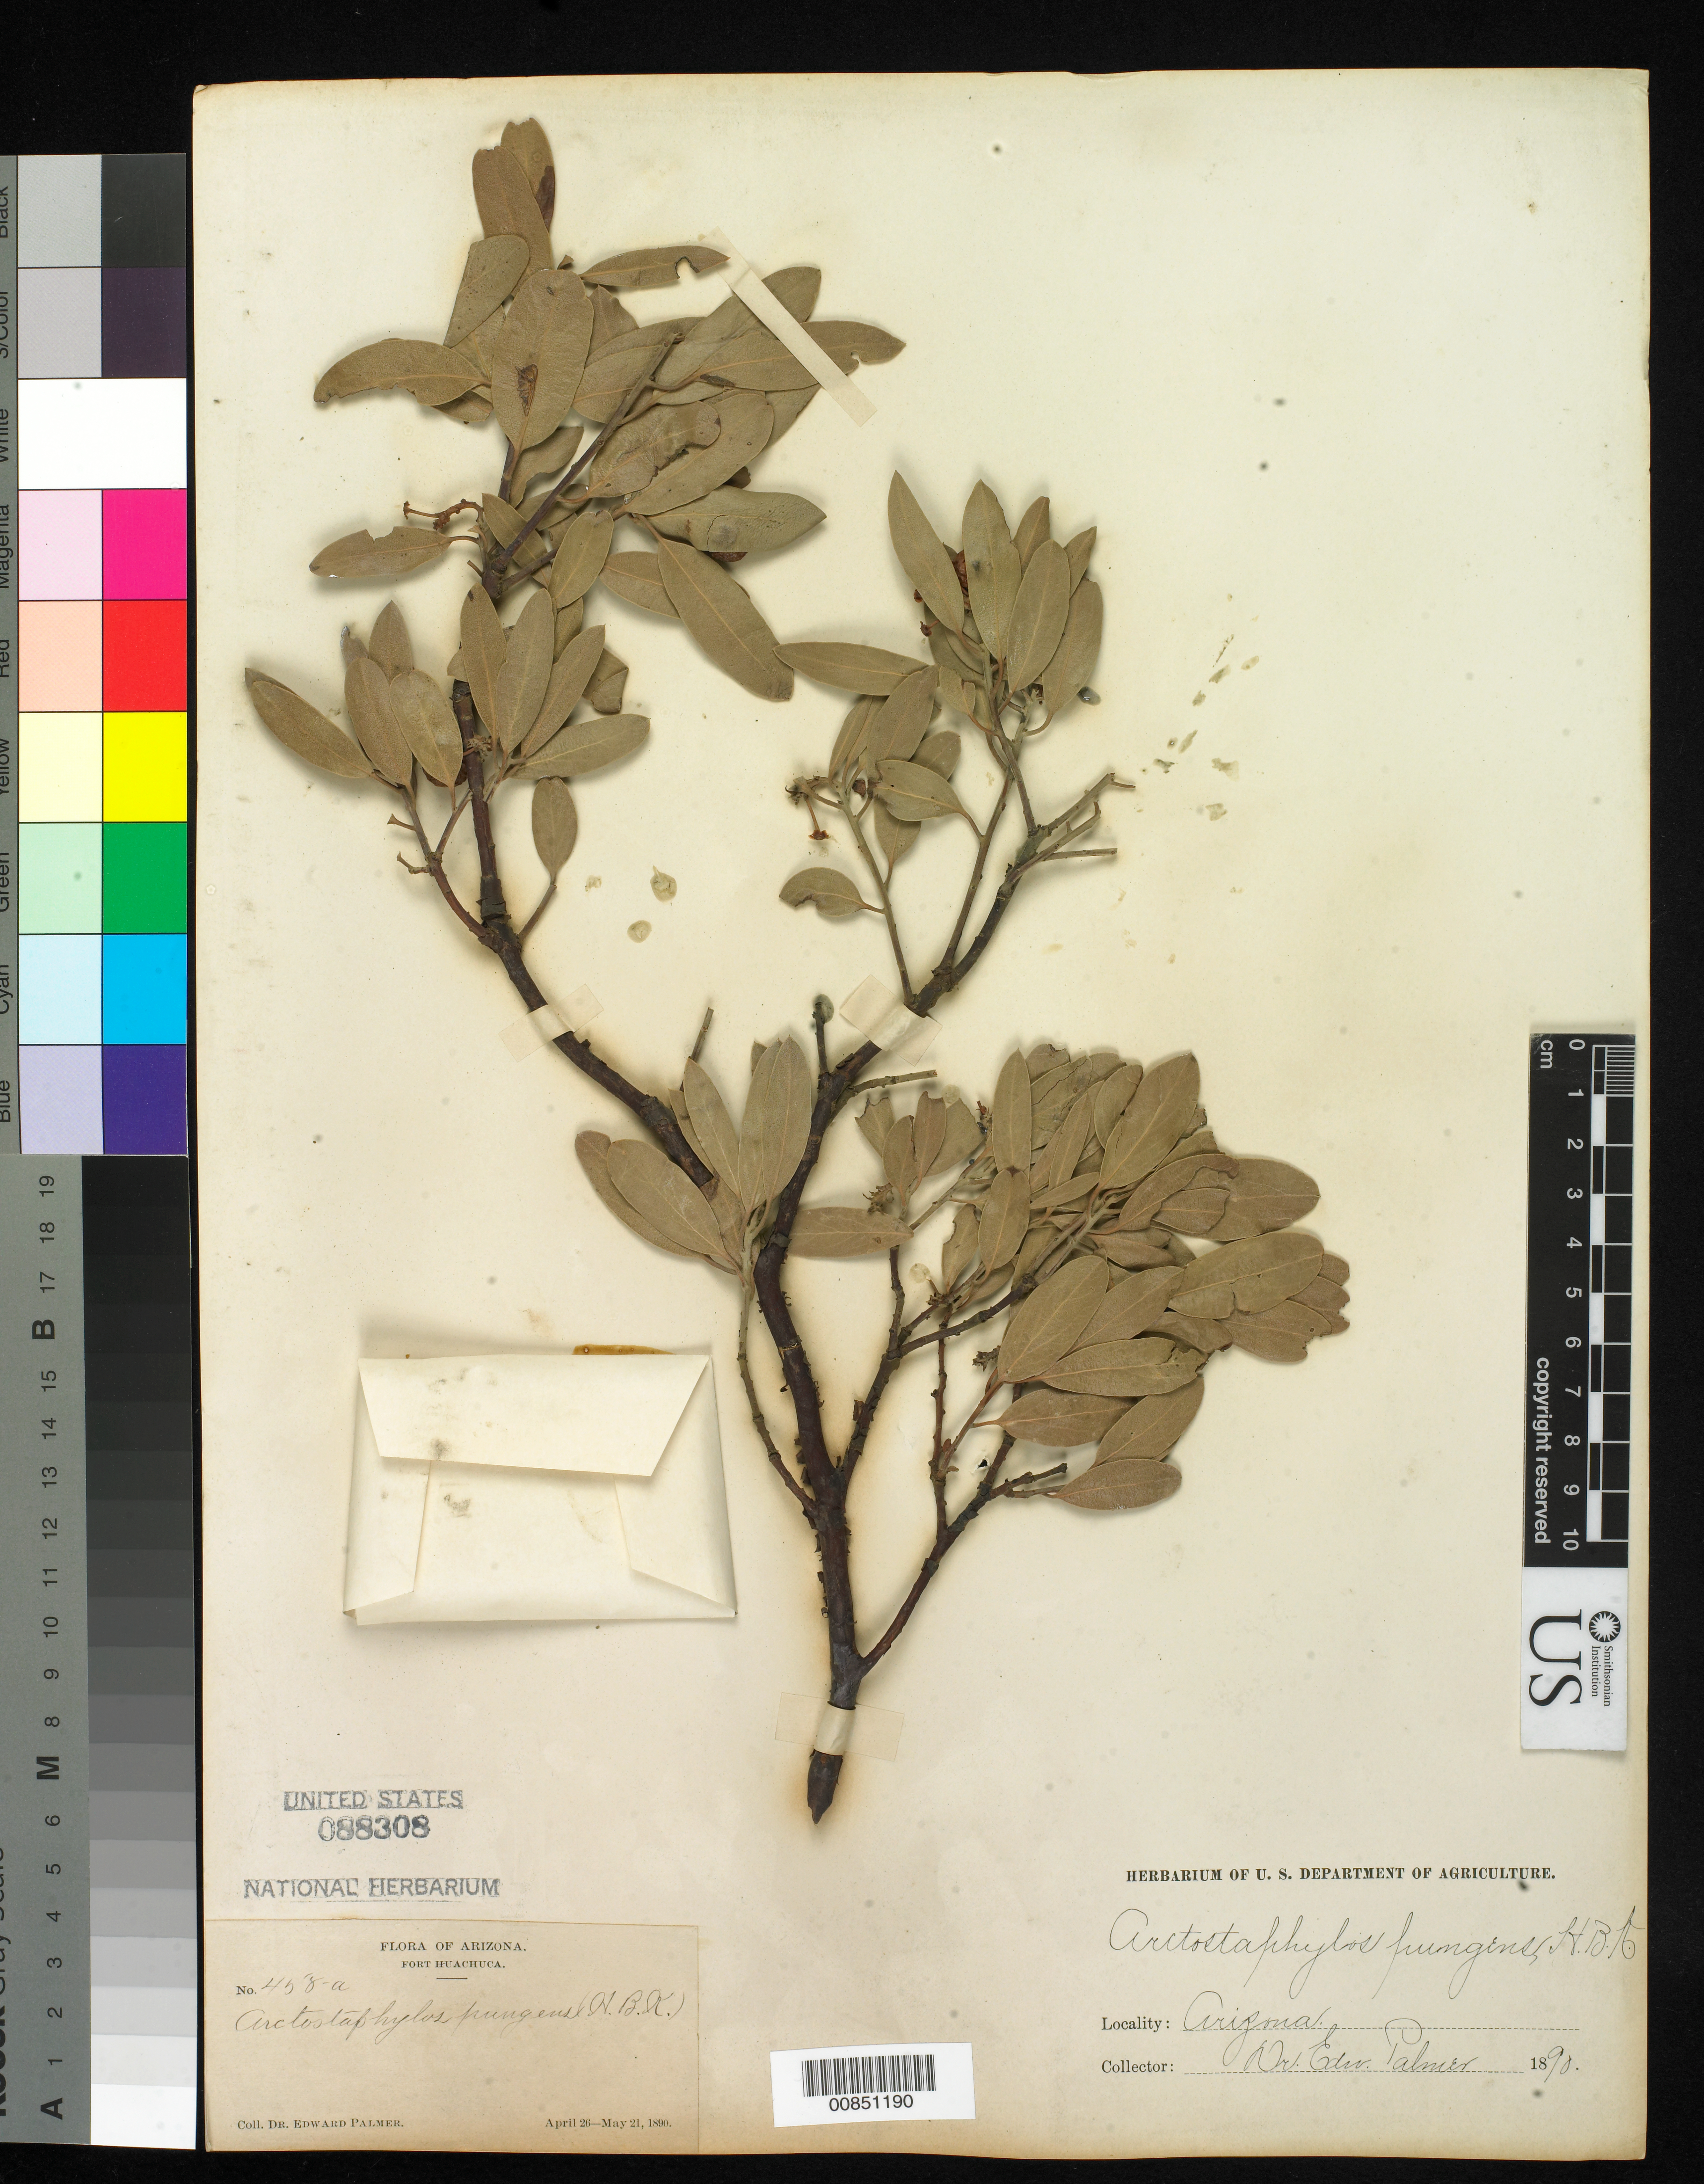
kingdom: Plantae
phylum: Tracheophyta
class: Magnoliopsida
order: Ericales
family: Ericaceae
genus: Arctostaphylos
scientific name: Arctostaphylos pungens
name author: Kunth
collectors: E. Palmer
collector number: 458a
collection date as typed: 26 Apr 1890 to 21 May 1890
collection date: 1890-04-26/1890-05-21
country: United States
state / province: Arizona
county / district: Cochise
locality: Fort Huachuca.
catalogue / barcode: US 88308